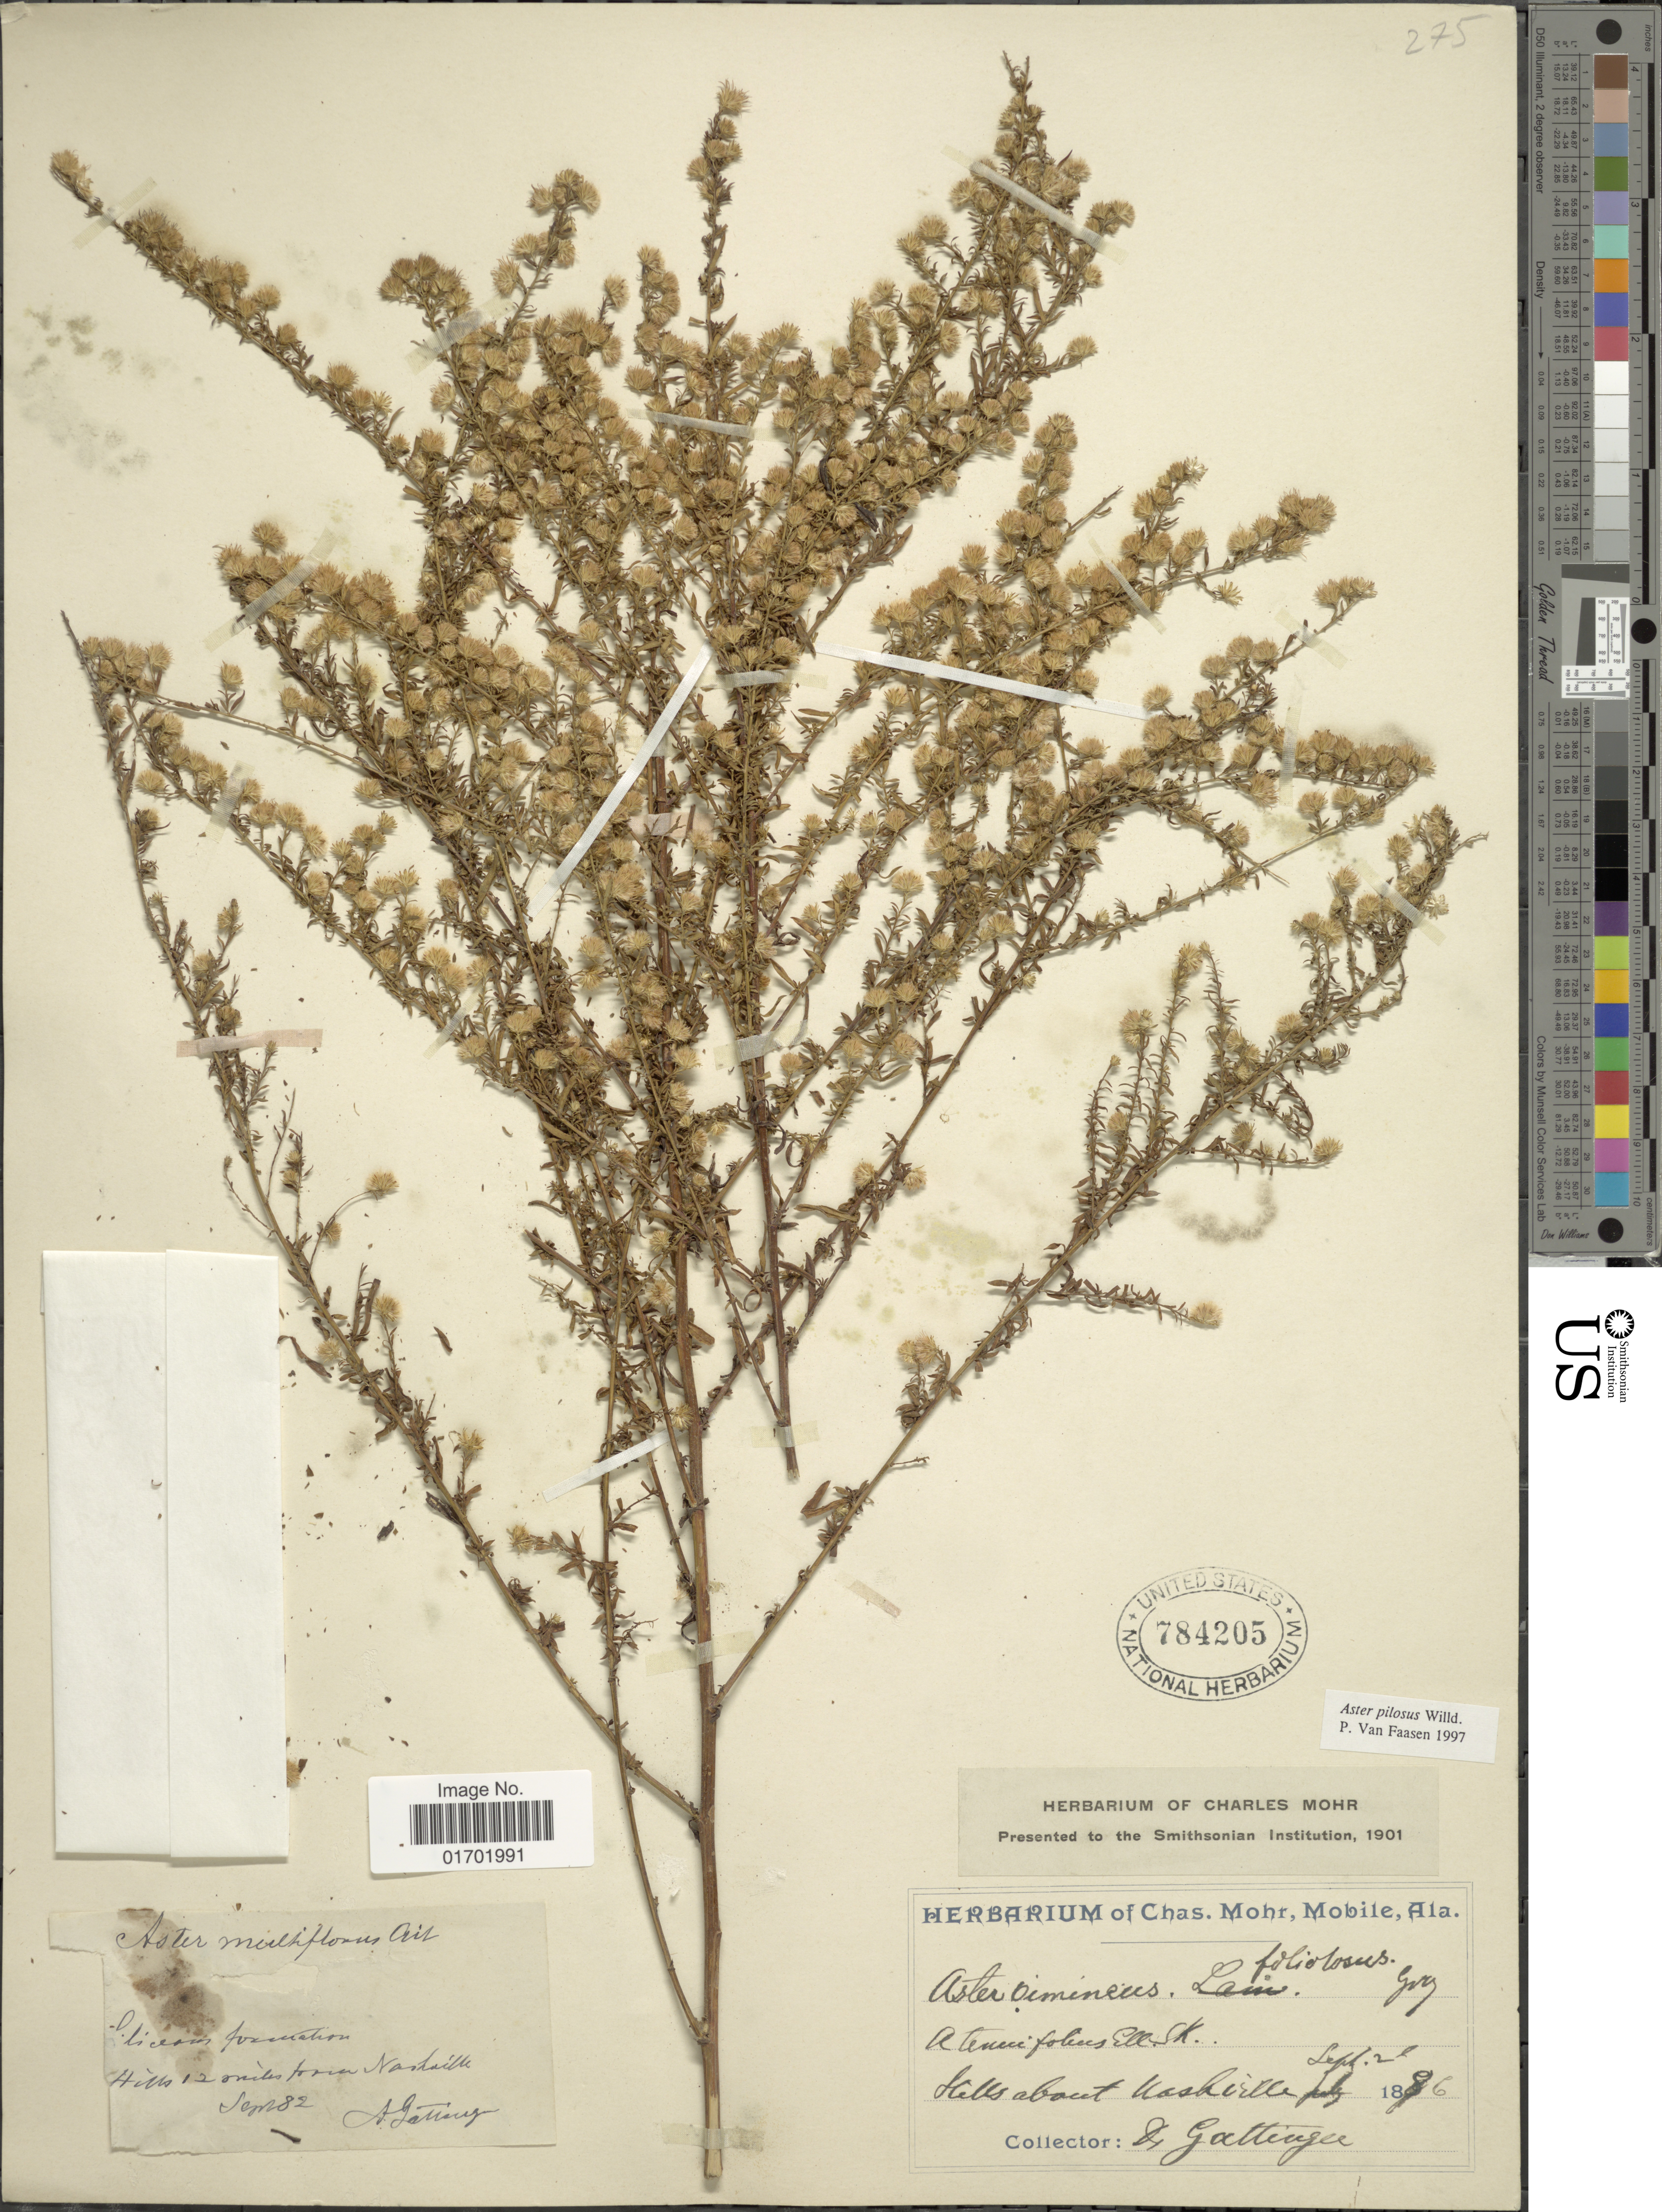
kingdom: Plantae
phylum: Tracheophyta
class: Magnoliopsida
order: Asterales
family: Asteraceae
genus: Symphyotrichum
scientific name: Symphyotrichum pilosum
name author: (Willd.) G.L. Nesom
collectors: A. Gattinger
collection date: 1886-09-20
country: United States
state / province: Tennessee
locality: Hills 12 miles from Nashville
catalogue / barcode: US 784205